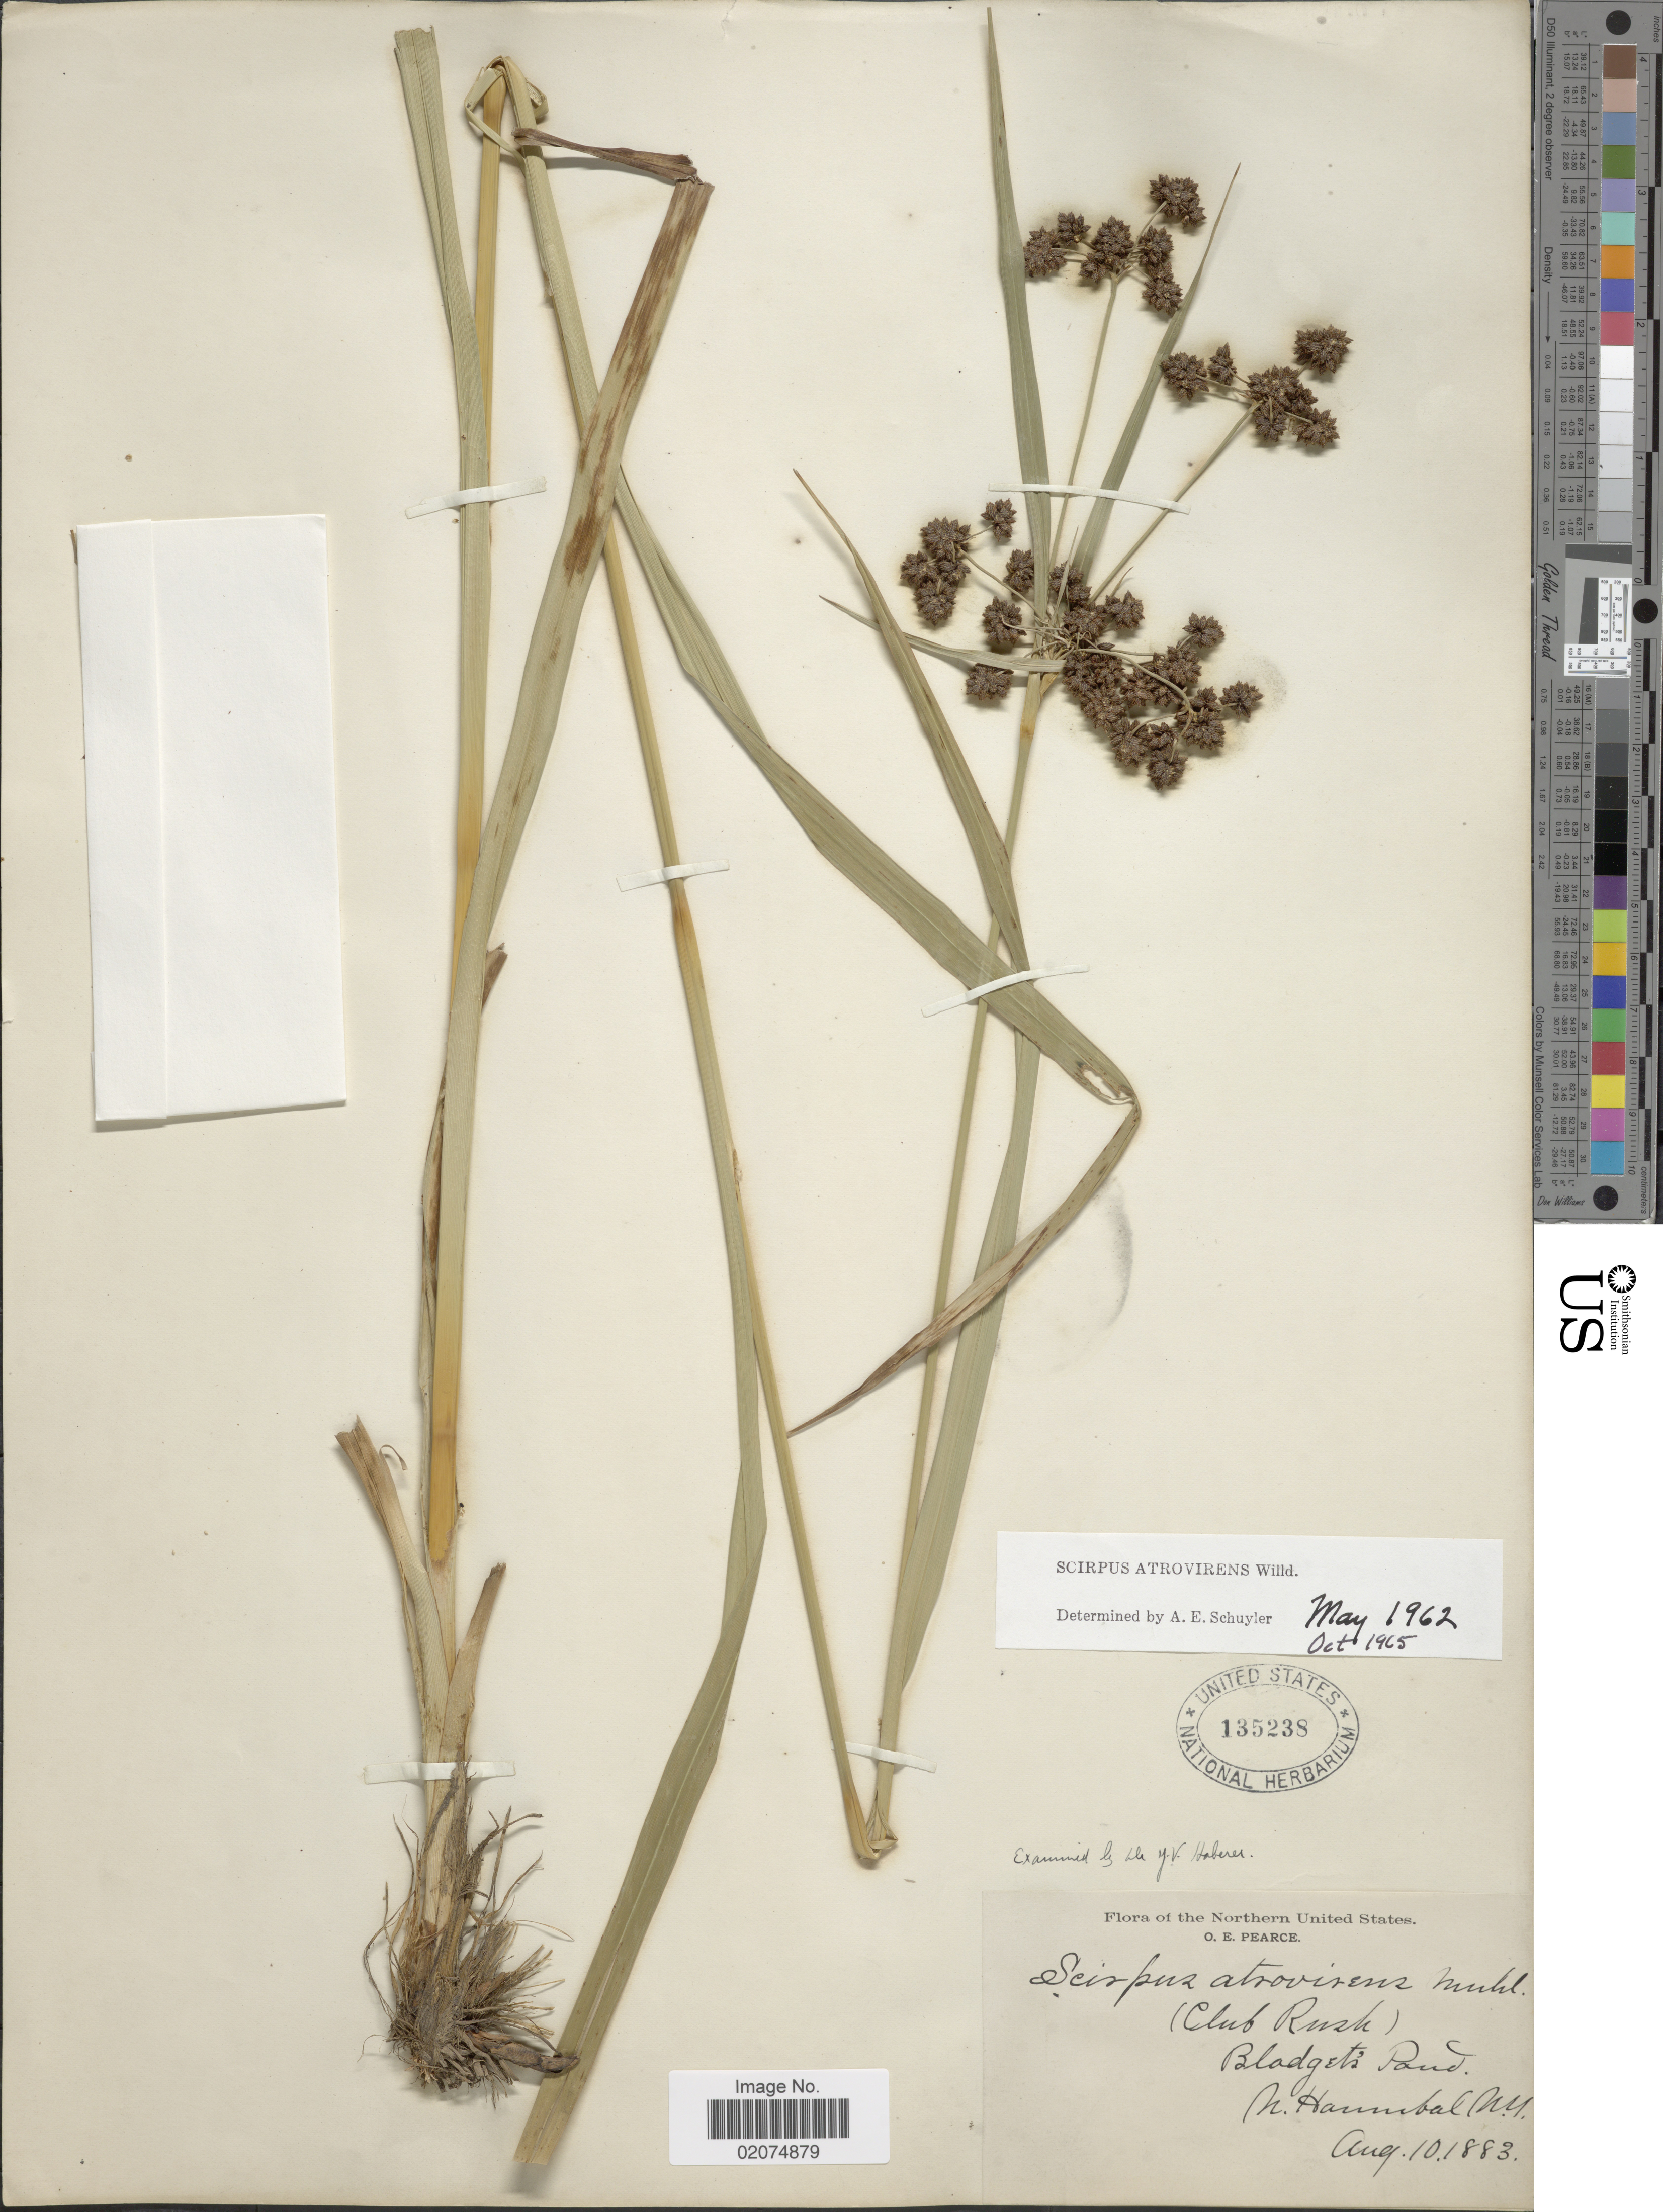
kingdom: Plantae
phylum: Tracheophyta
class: Liliopsida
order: Poales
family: Cyperaceae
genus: Scirpus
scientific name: Scirpus atrovirens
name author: Willd.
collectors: O. E. Pearce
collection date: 1883-08-10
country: United States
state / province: New York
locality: Northern United States, Club Rush, Bladget's Pond, N. Hannibal N.Y.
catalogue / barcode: US 135238